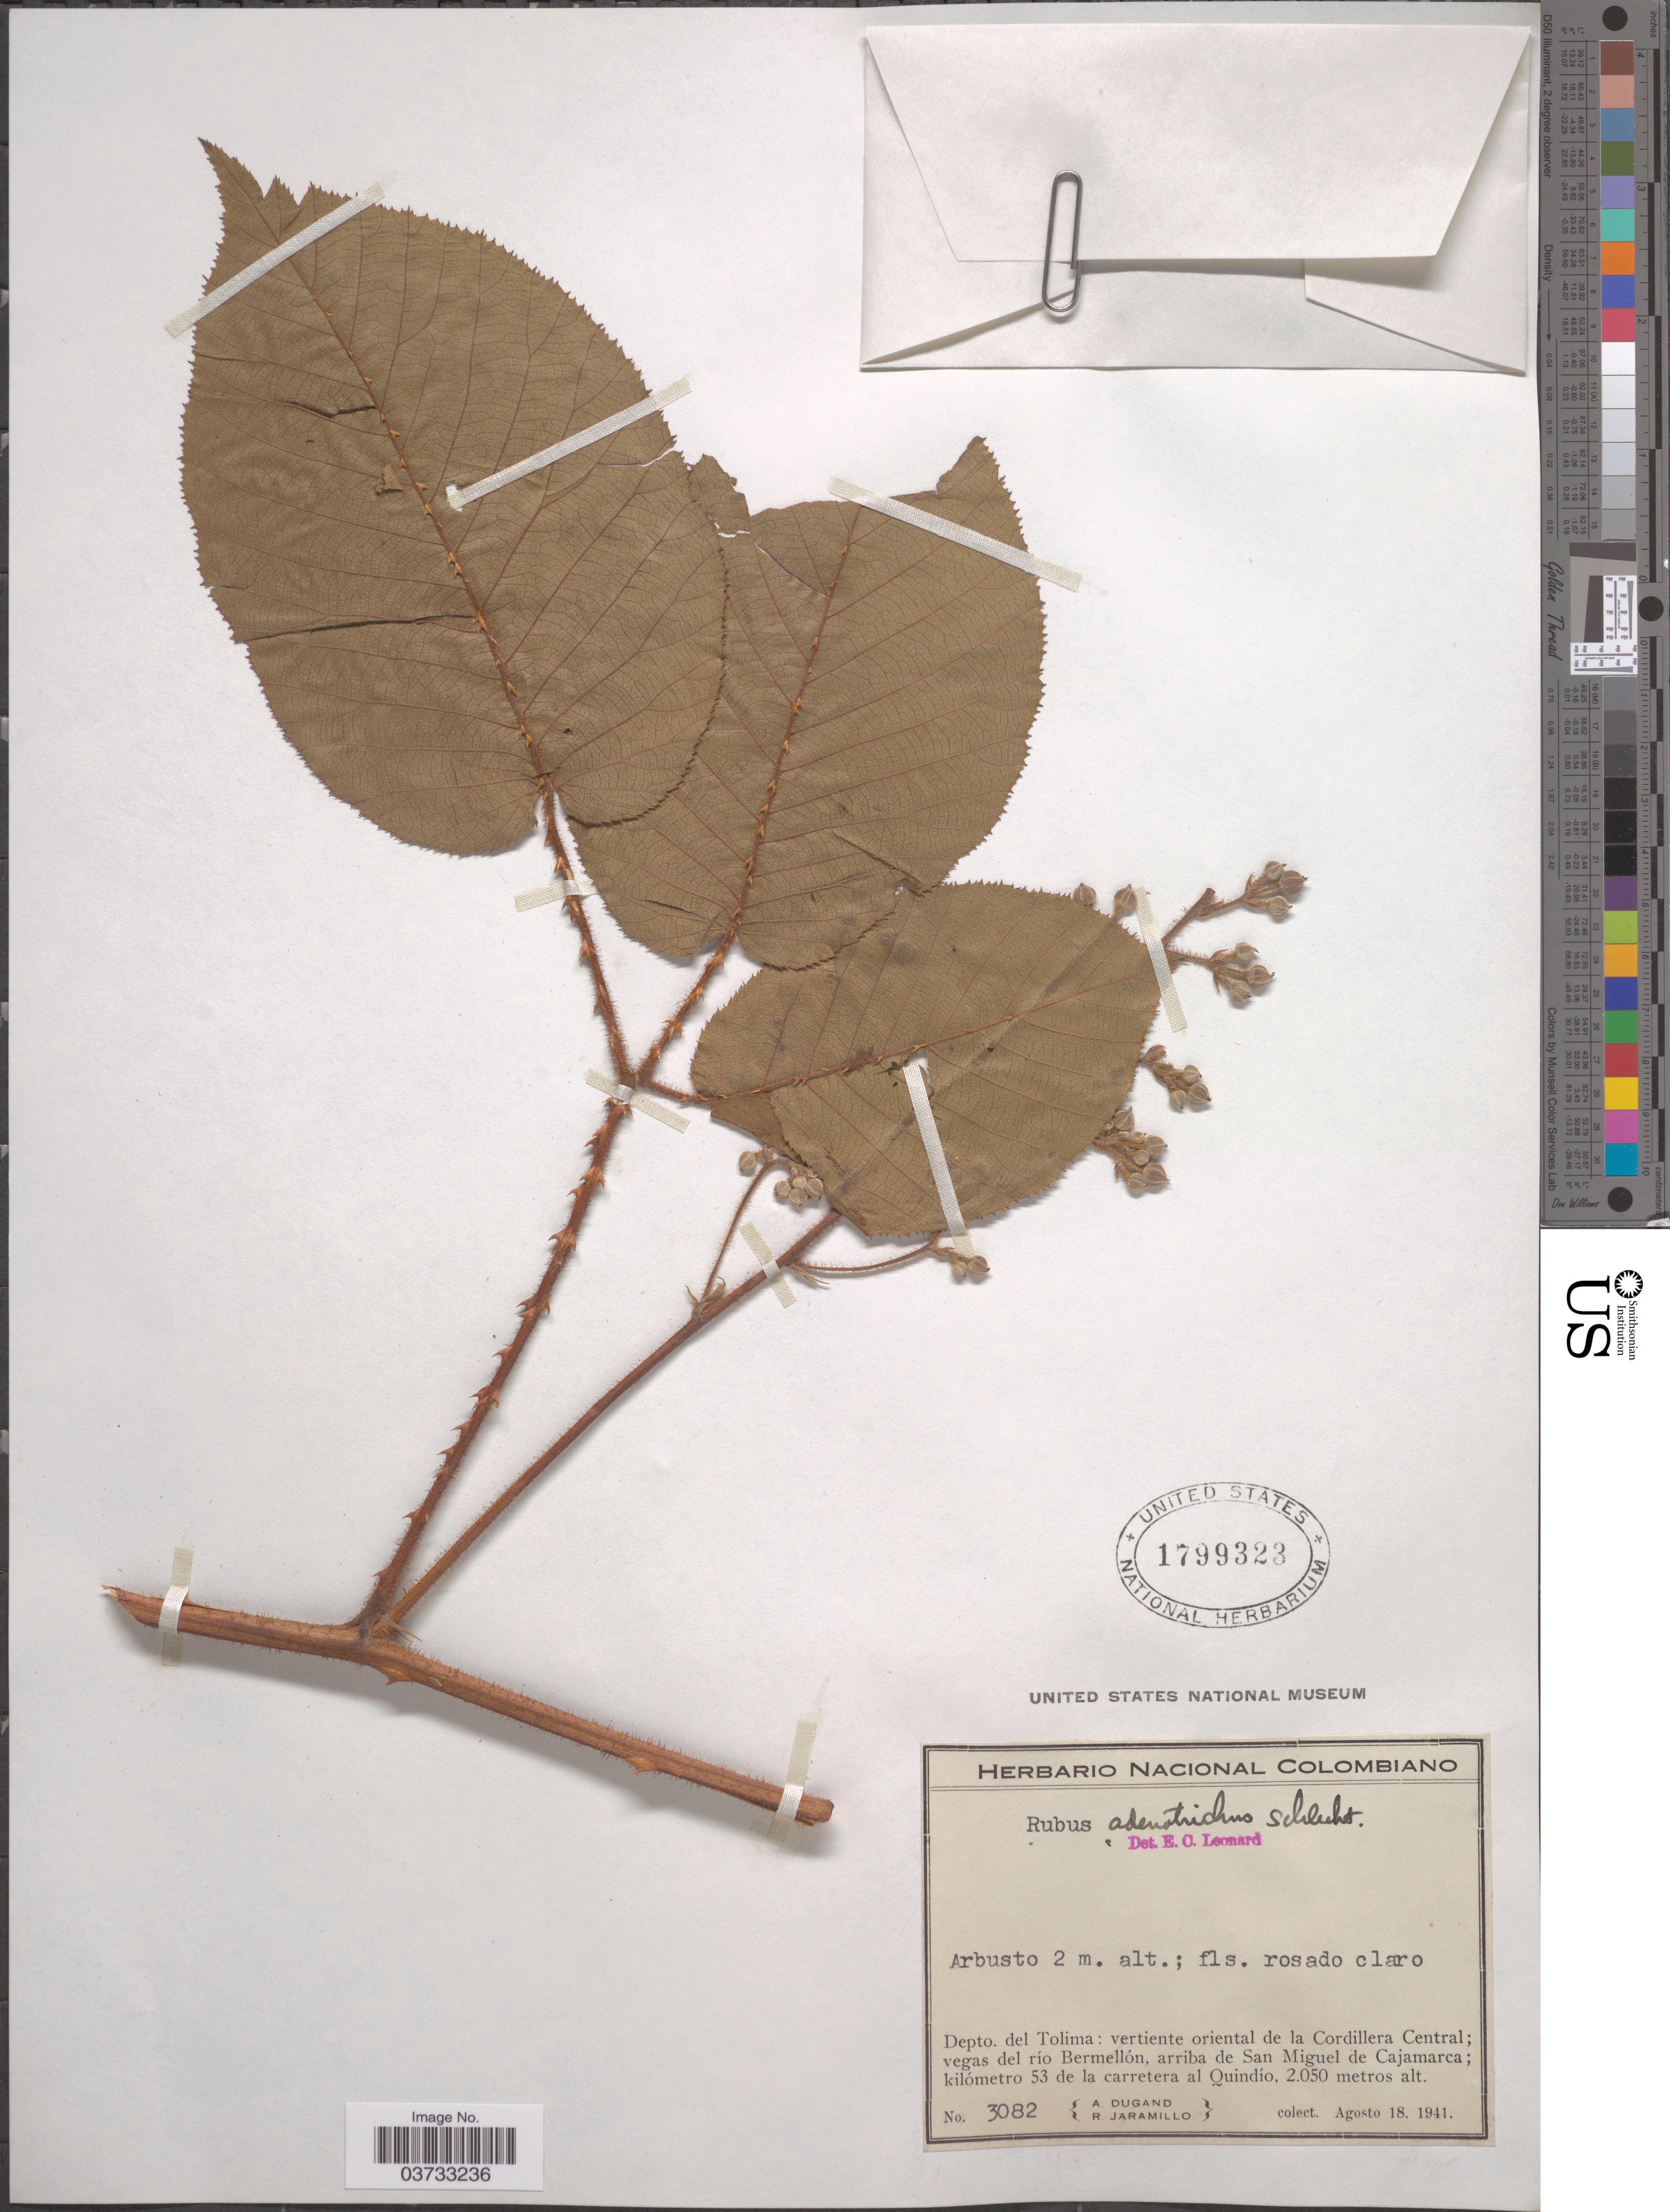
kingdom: Plantae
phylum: Tracheophyta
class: Magnoliopsida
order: Rosales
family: Rosaceae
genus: Rubus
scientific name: Rubus adenotrichos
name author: Schltdl.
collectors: A. Dugand & R. Jaramillo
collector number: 3082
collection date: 1941-08-18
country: Colombia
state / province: Tolima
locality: Depto. del Tolima: vertiente oriental de la Cordillera Central; vegas del río Bermellón, arriba de San Miguel de Cajamarca; kilómetro 53 de la carretera al Quindío.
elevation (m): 2050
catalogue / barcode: US 1799323